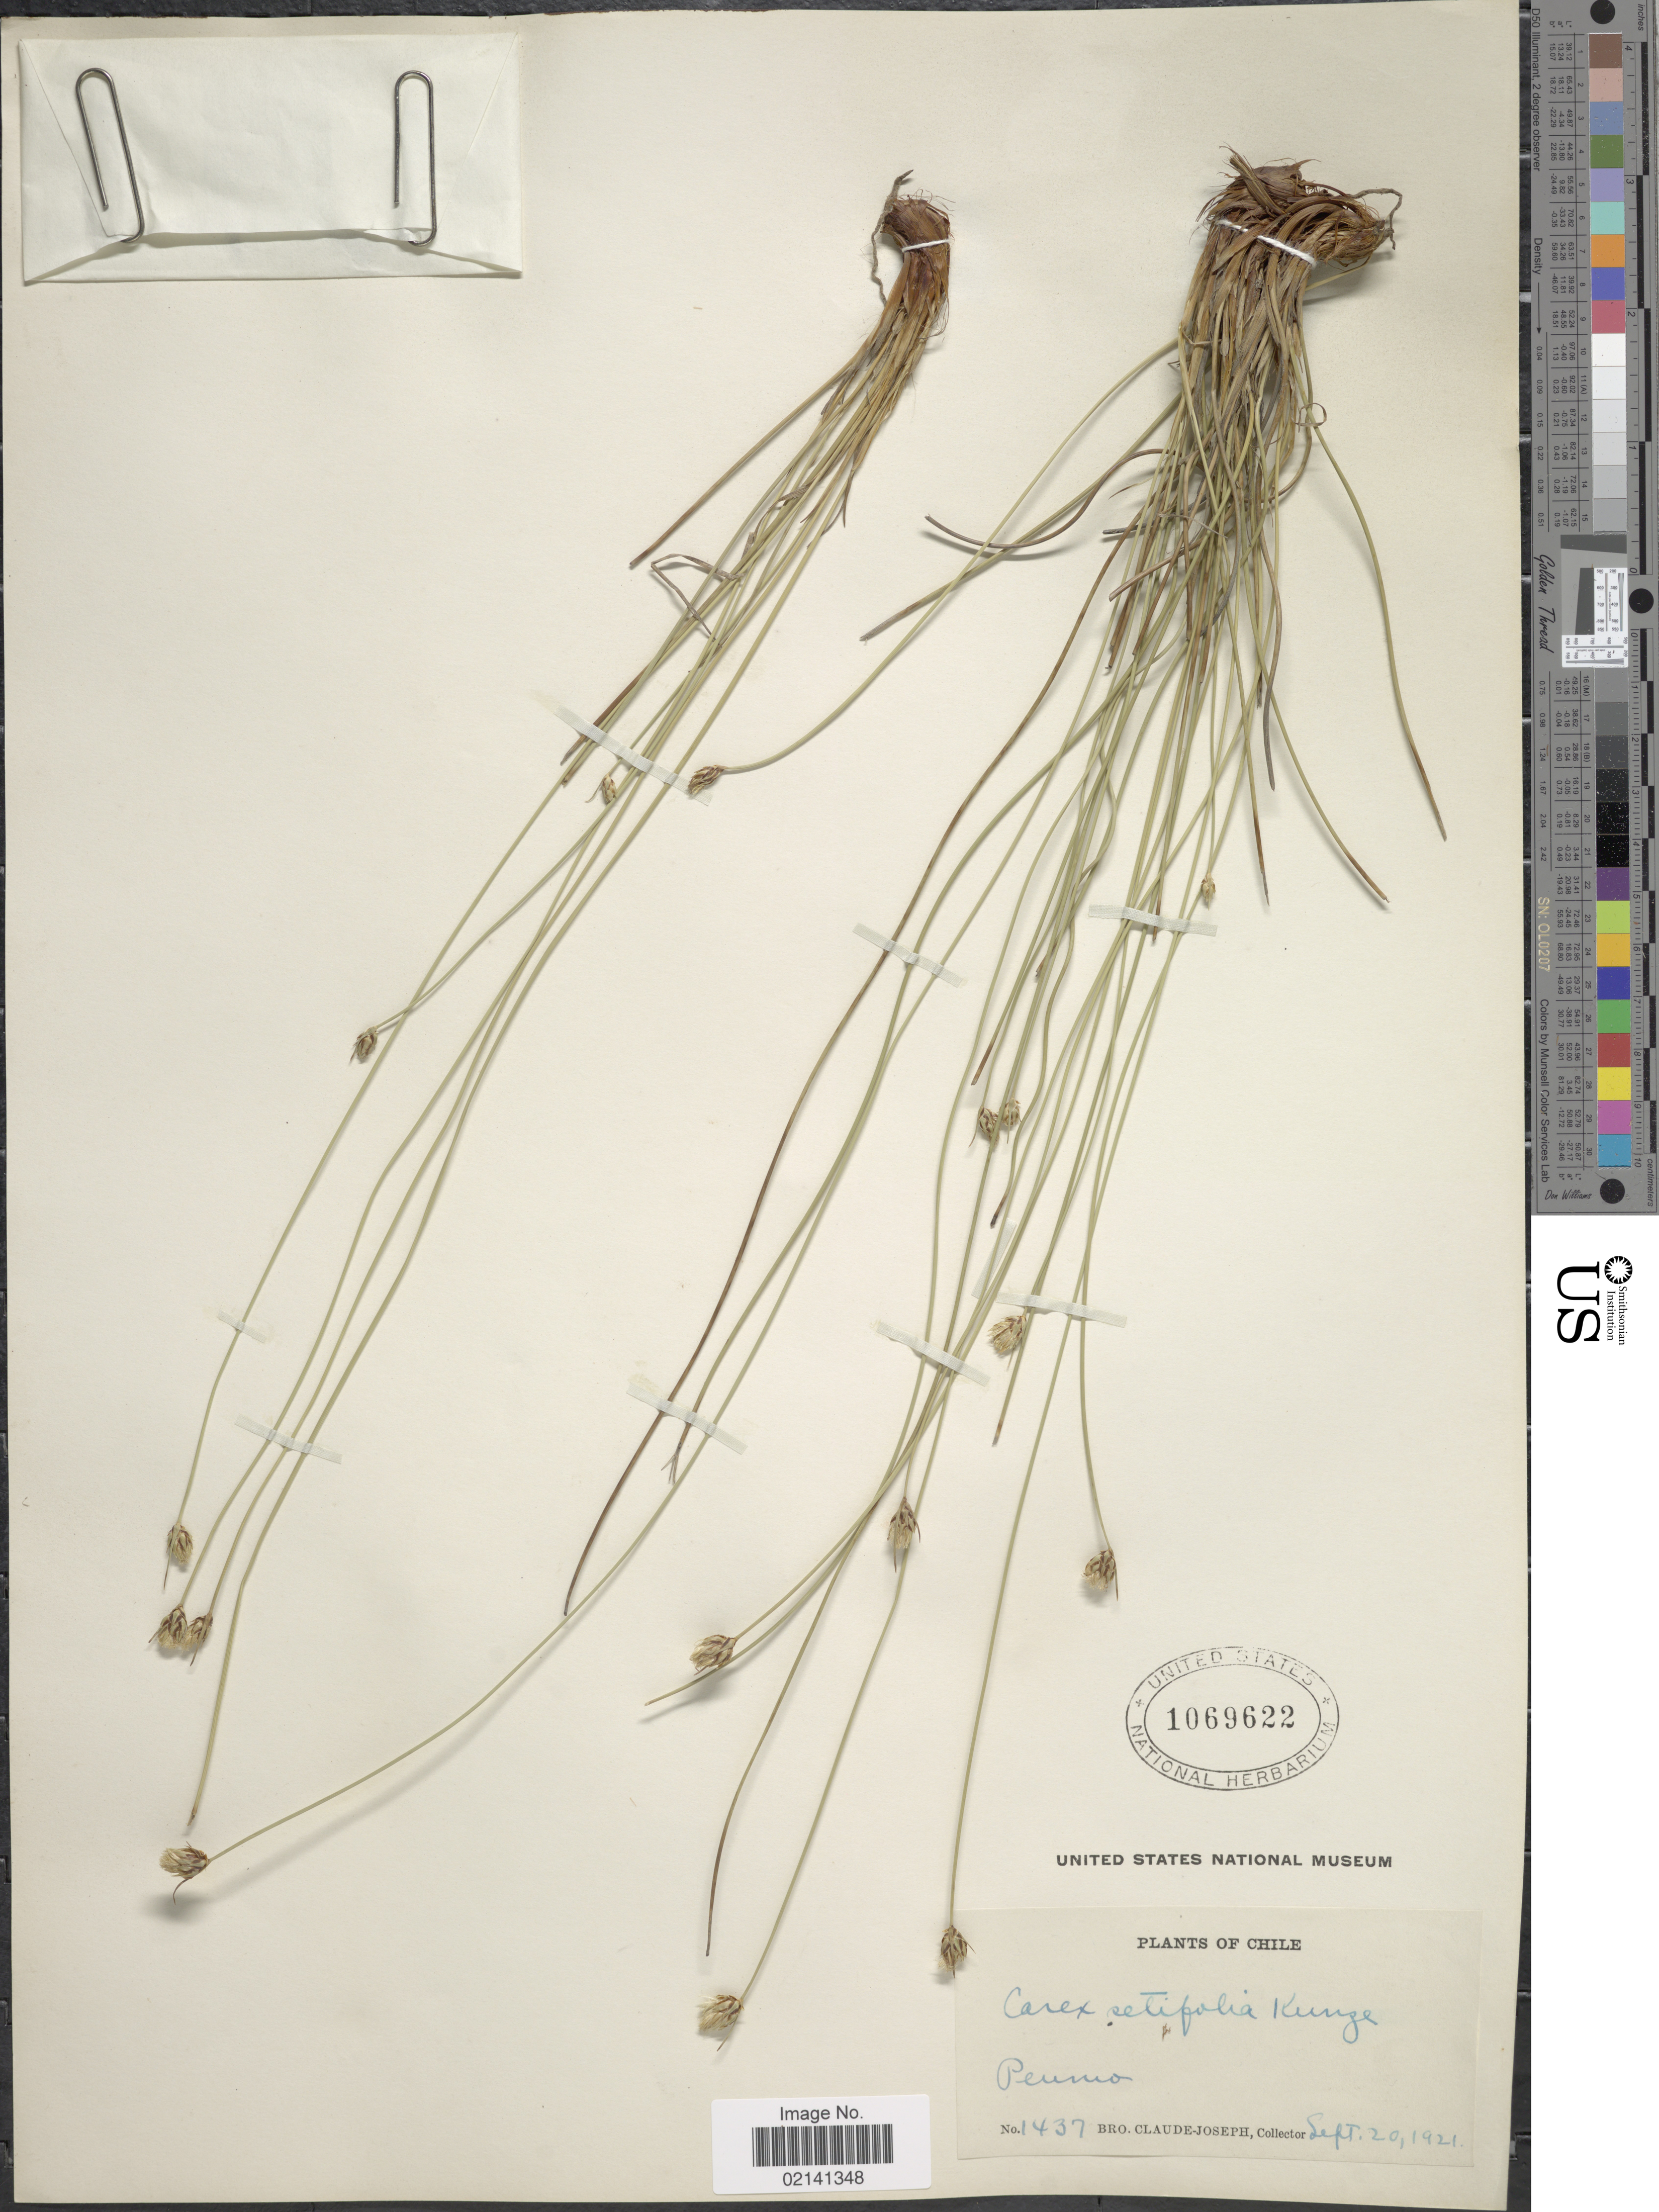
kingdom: Plantae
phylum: Tracheophyta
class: Liliopsida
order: Poales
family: Cyperaceae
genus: Carex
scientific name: Carex berteroana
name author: Steud.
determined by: Jimnéz-Mejias, Pedro, (UPOS), Universidad Pablo de Olavide (SPAIN)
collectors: Bro. Claude-Joseph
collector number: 1437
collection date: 1921-09-20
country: Chile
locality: Peumo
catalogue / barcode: US 1069622